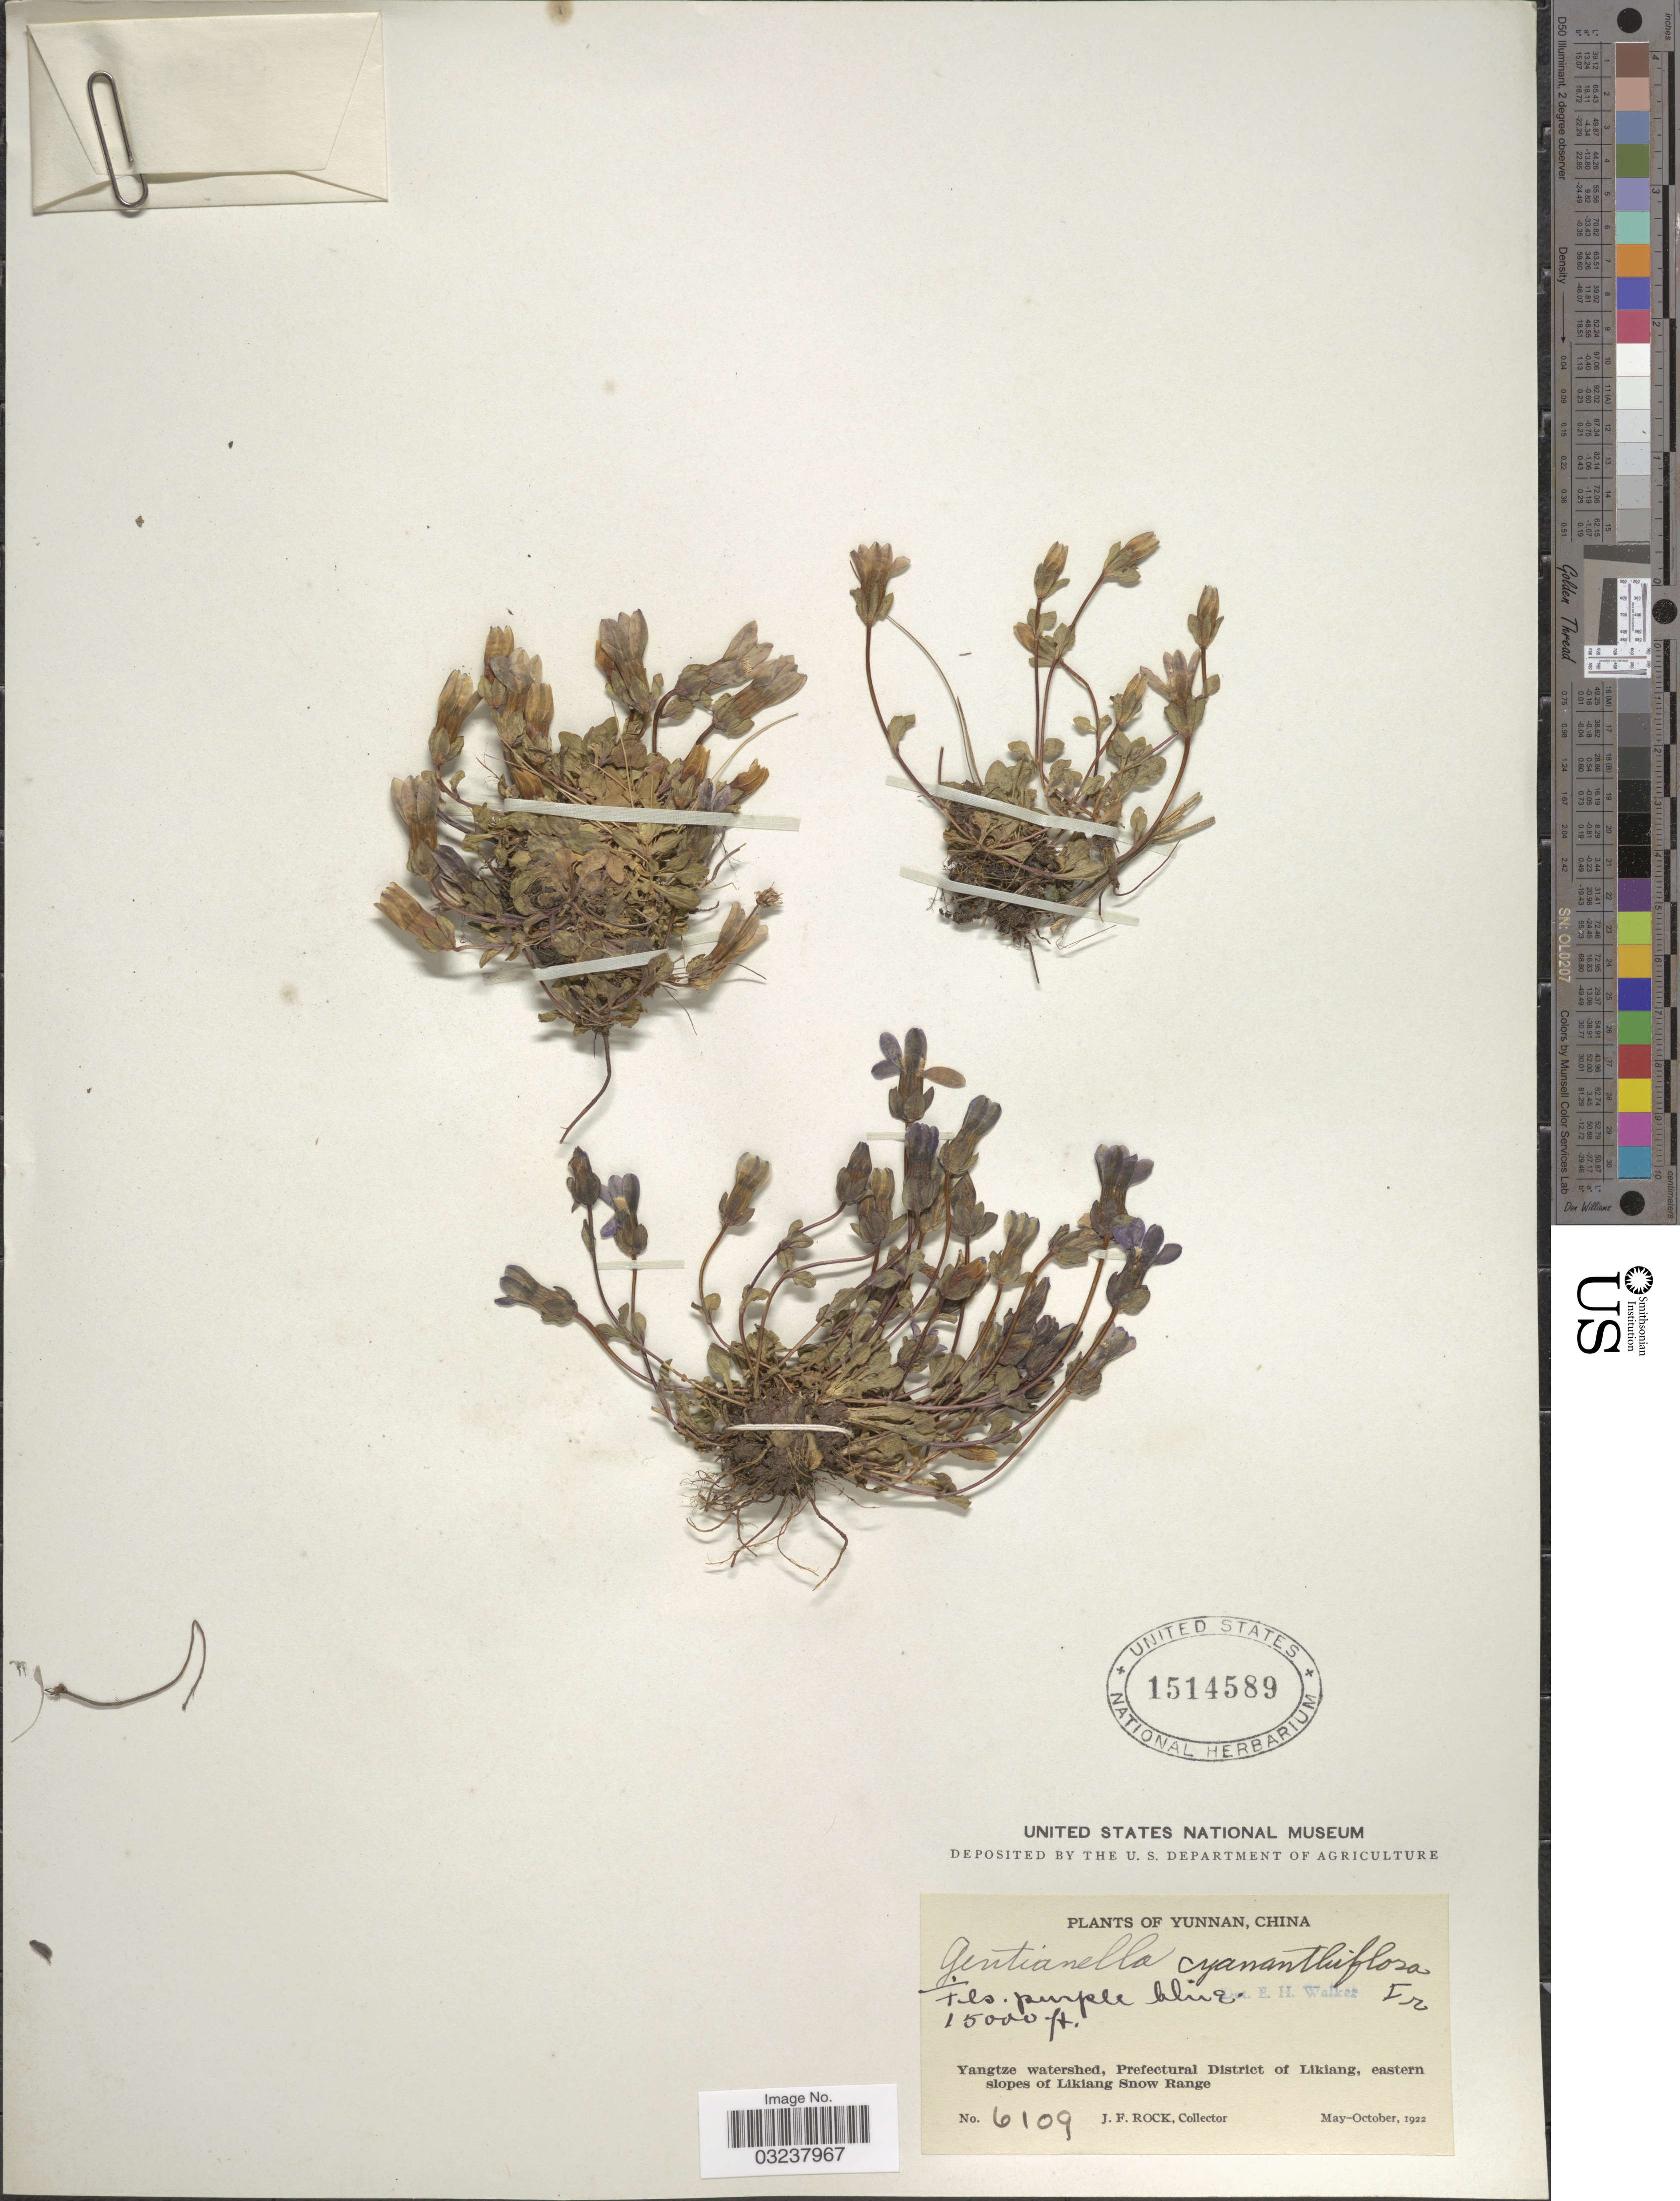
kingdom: Plantae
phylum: Tracheophyta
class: Magnoliopsida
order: Gentianales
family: Gentianaceae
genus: Gentianella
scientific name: Gentianella cyananthiflora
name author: (Franch.) Harry Sm.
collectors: J. Rock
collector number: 6109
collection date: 1922-05/1922-10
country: China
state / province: Yunnan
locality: Yangtze watershed, Prefectural District of Likiang, eastern slopes of Likiang Snow Range.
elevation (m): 4572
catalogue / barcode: US 1514589